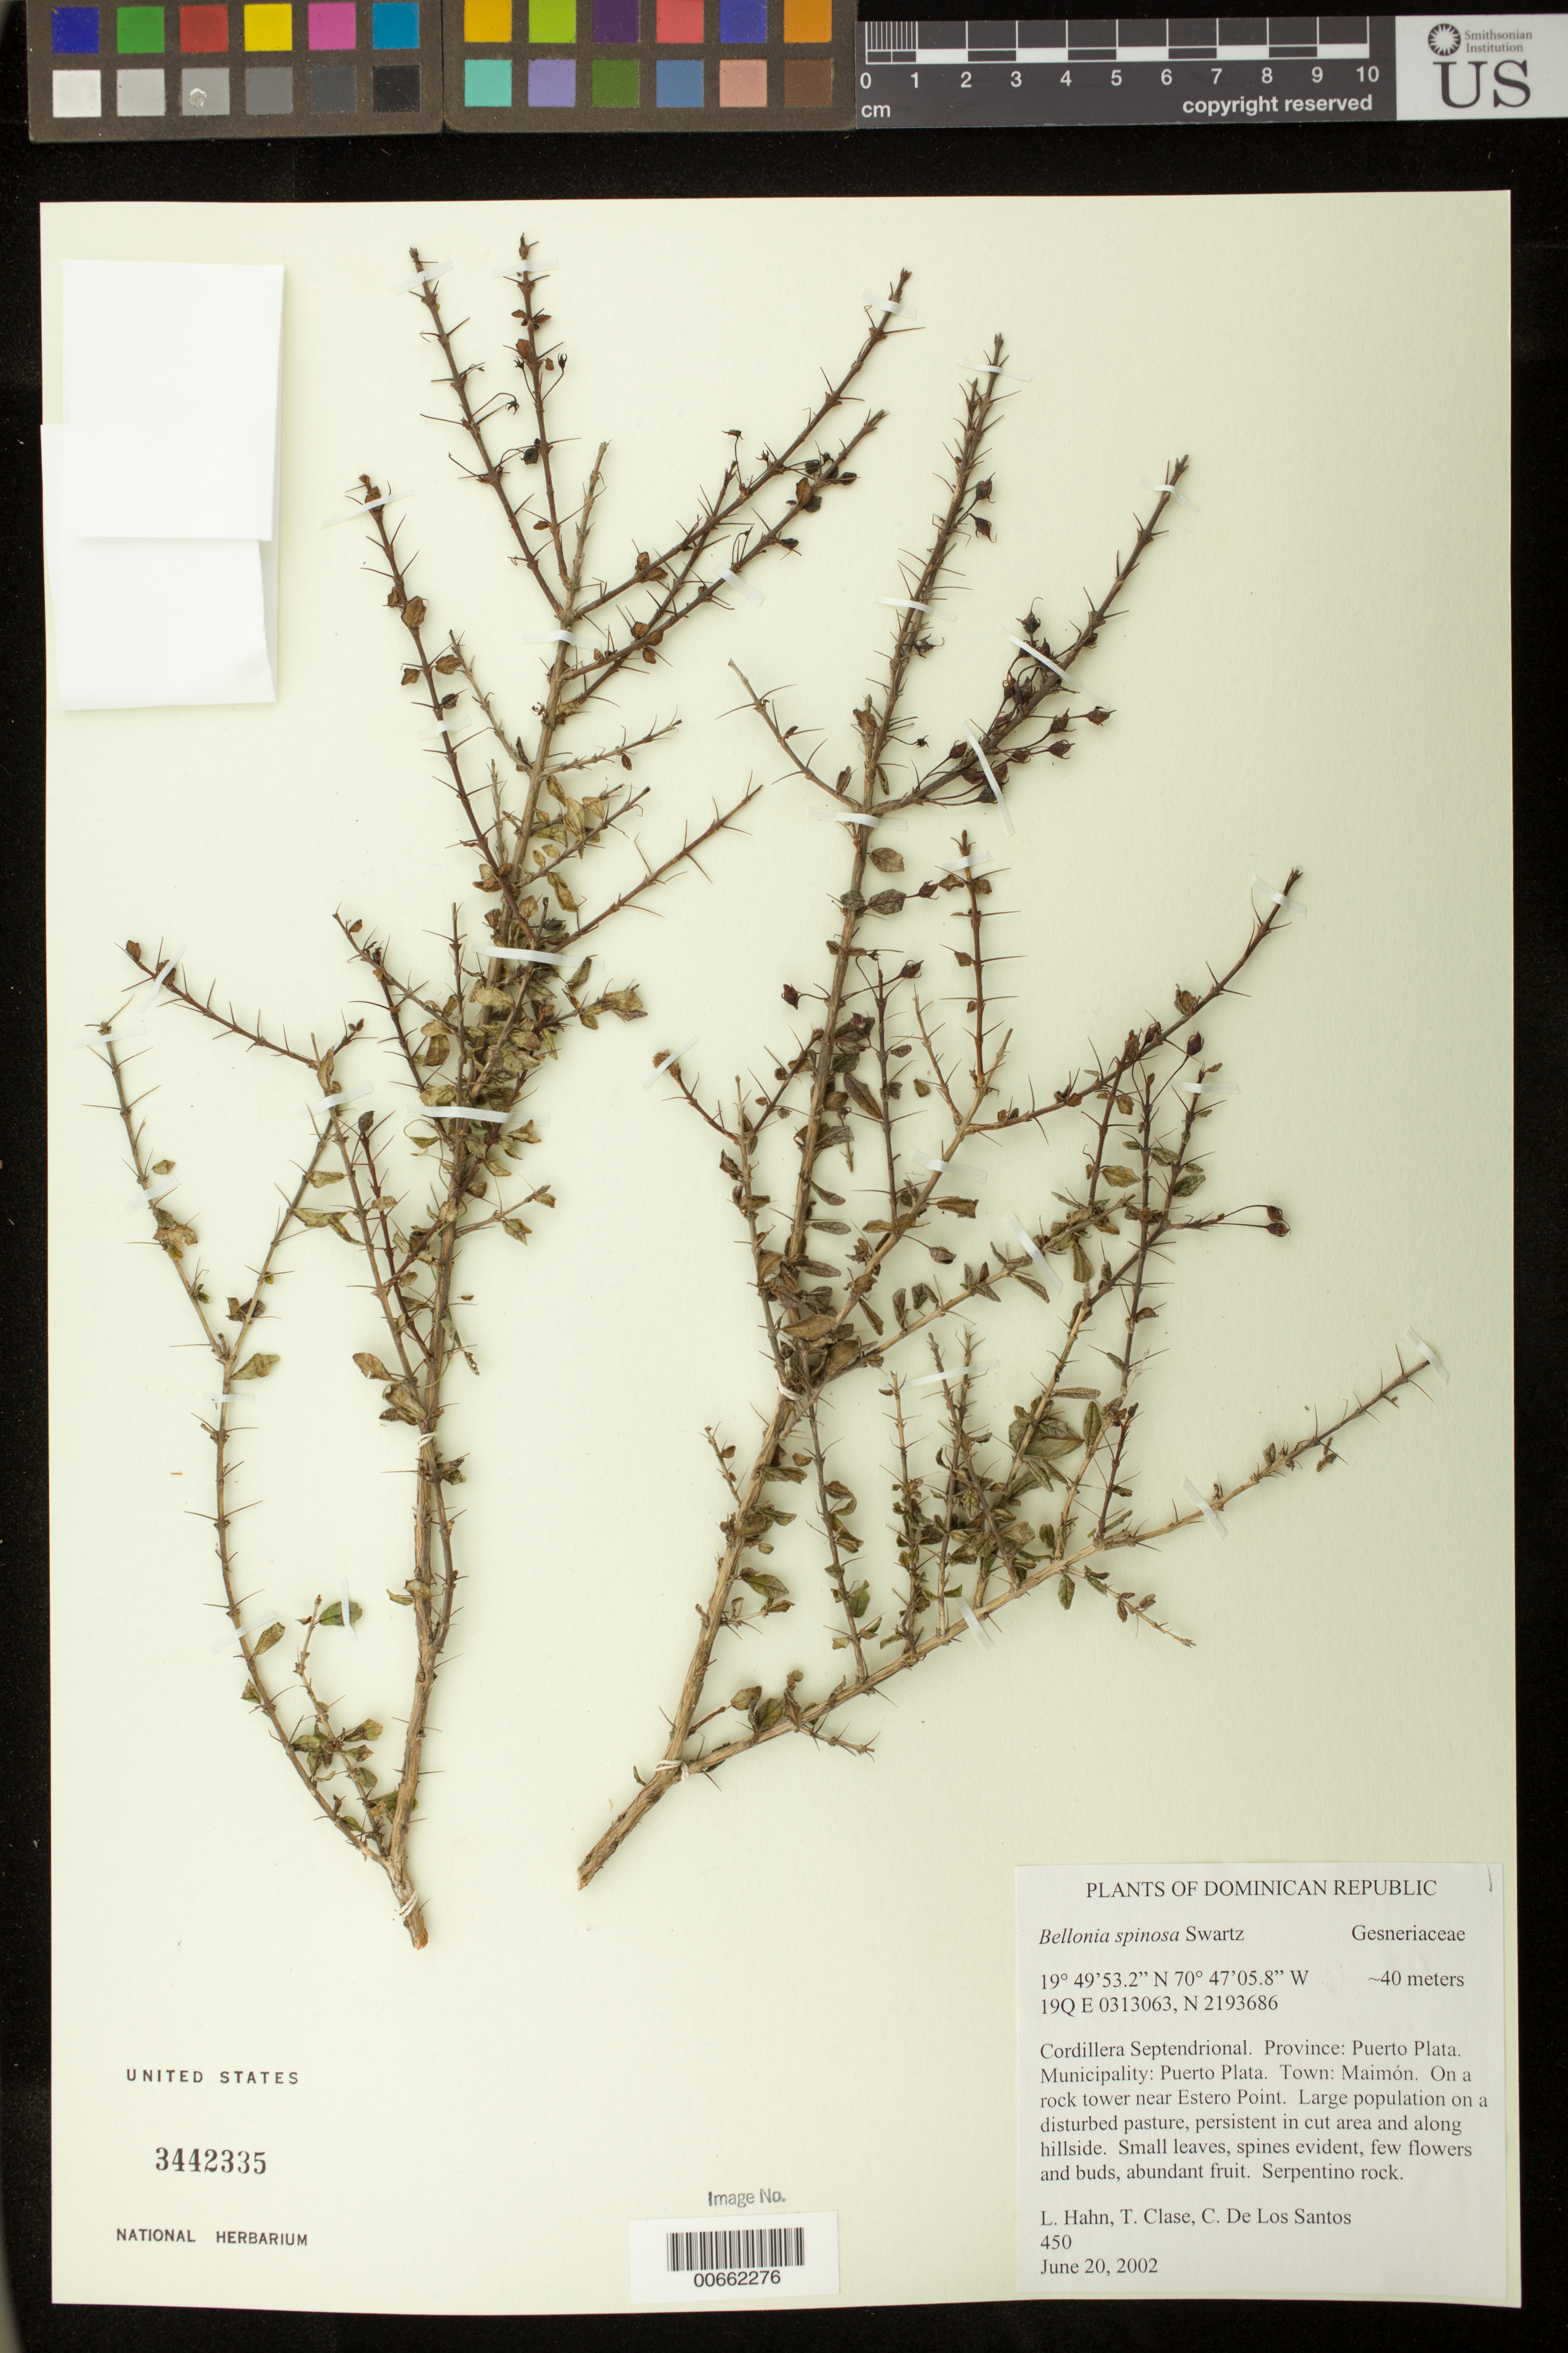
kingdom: Plantae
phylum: Tracheophyta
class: Magnoliopsida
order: Lamiales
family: Gesneriaceae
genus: Bellonia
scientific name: Bellonia spinosa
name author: Sw.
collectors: L. Hahn, T. Clase & C. De Los Santos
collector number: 450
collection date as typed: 20 Jun 2002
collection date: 2002-06-20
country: Dominican Republic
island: Hispaniola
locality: Cordillera Septentrional. Province: Puerto Plata. Municipality: Puerto Plata. Town: Maimón. On a rock tower near Estero Point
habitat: Large population on a disturbed pasture, persistent in cut area and along hillside; serpentino rock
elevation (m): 40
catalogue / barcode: US 3442335